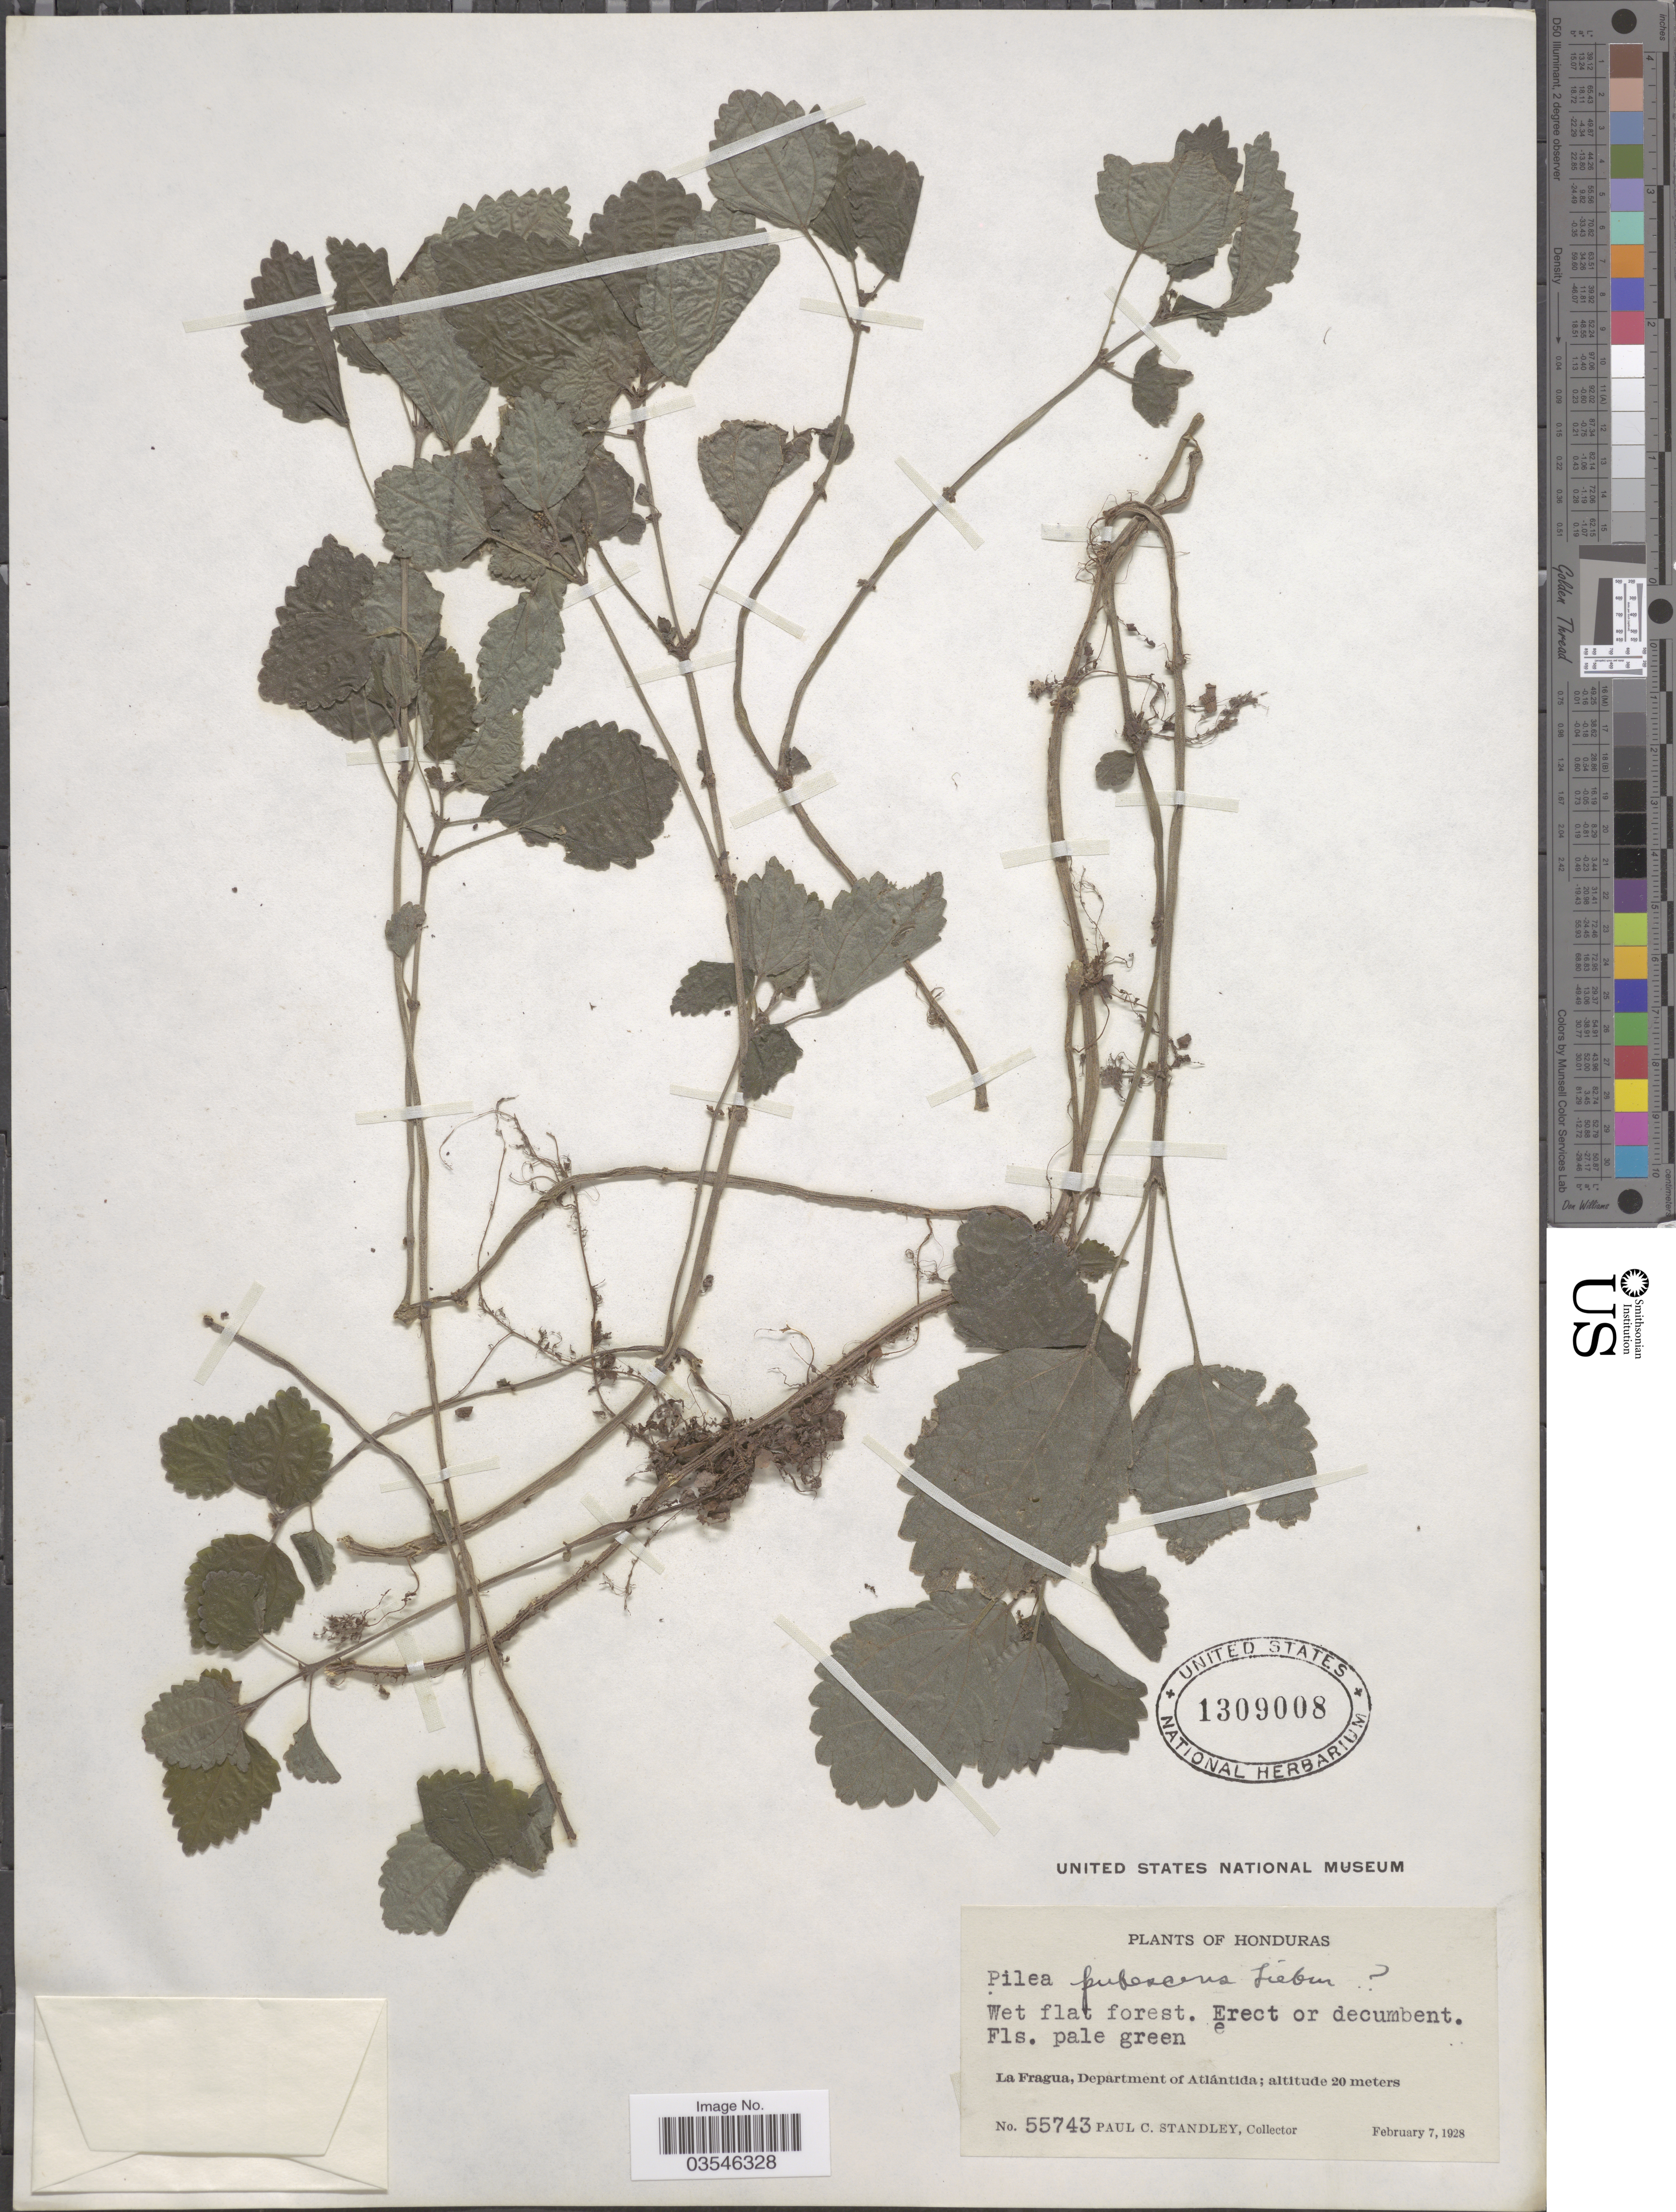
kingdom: Plantae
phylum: Tracheophyta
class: Magnoliopsida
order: Rosales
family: Urticaceae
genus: Pilea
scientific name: Pilea pubescens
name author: Liebm.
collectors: P. C. Standley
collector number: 55743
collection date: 1928-02-07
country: Honduras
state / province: Atlantida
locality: La Fragua, Department of Atlántida.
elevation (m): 20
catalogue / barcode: US 1309008